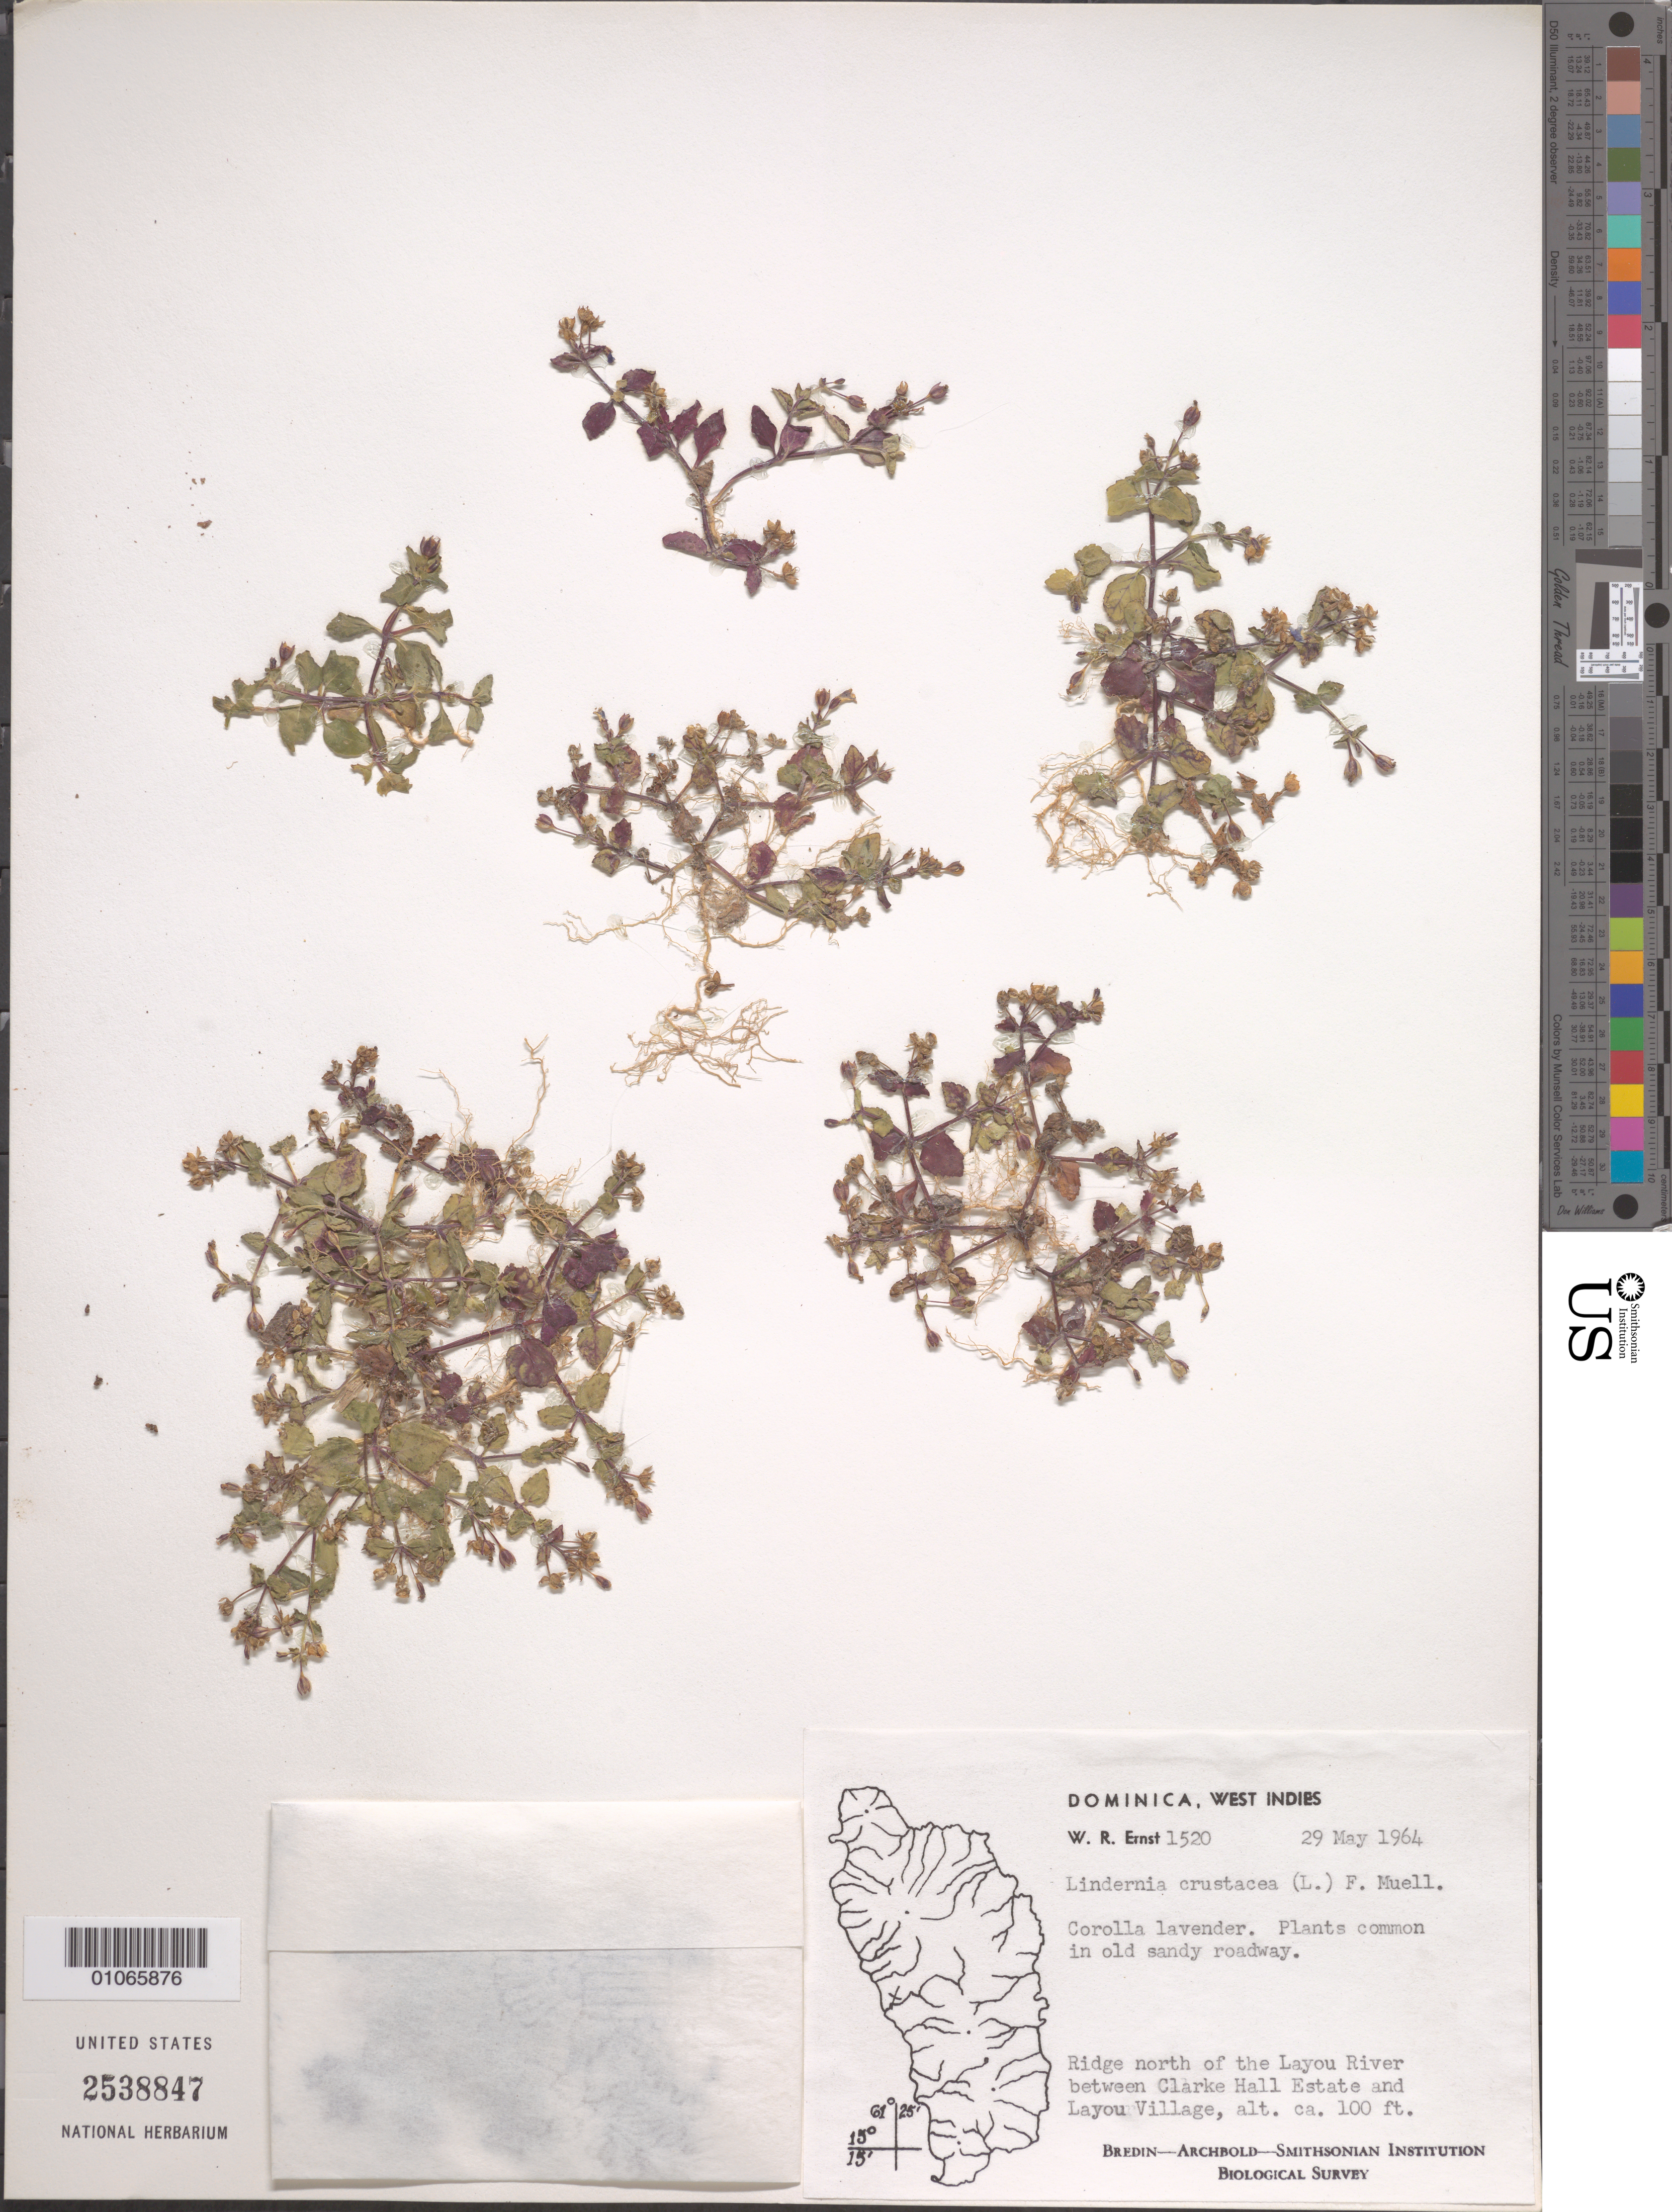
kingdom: Plantae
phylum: Tracheophyta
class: Magnoliopsida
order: Lamiales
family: Linderniaceae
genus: Lindernia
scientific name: Lindernia crustacea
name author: (L.) F. Muell.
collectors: W. R. Ernst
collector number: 1520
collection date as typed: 29 May 1964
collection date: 1964-05-29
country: Dominica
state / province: St. Joseph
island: Dominica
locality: Ridge north of the Layou river between Clarke hall Estate and Layou Village. Plants common in old sandy roadway.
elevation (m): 30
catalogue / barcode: US 2538847